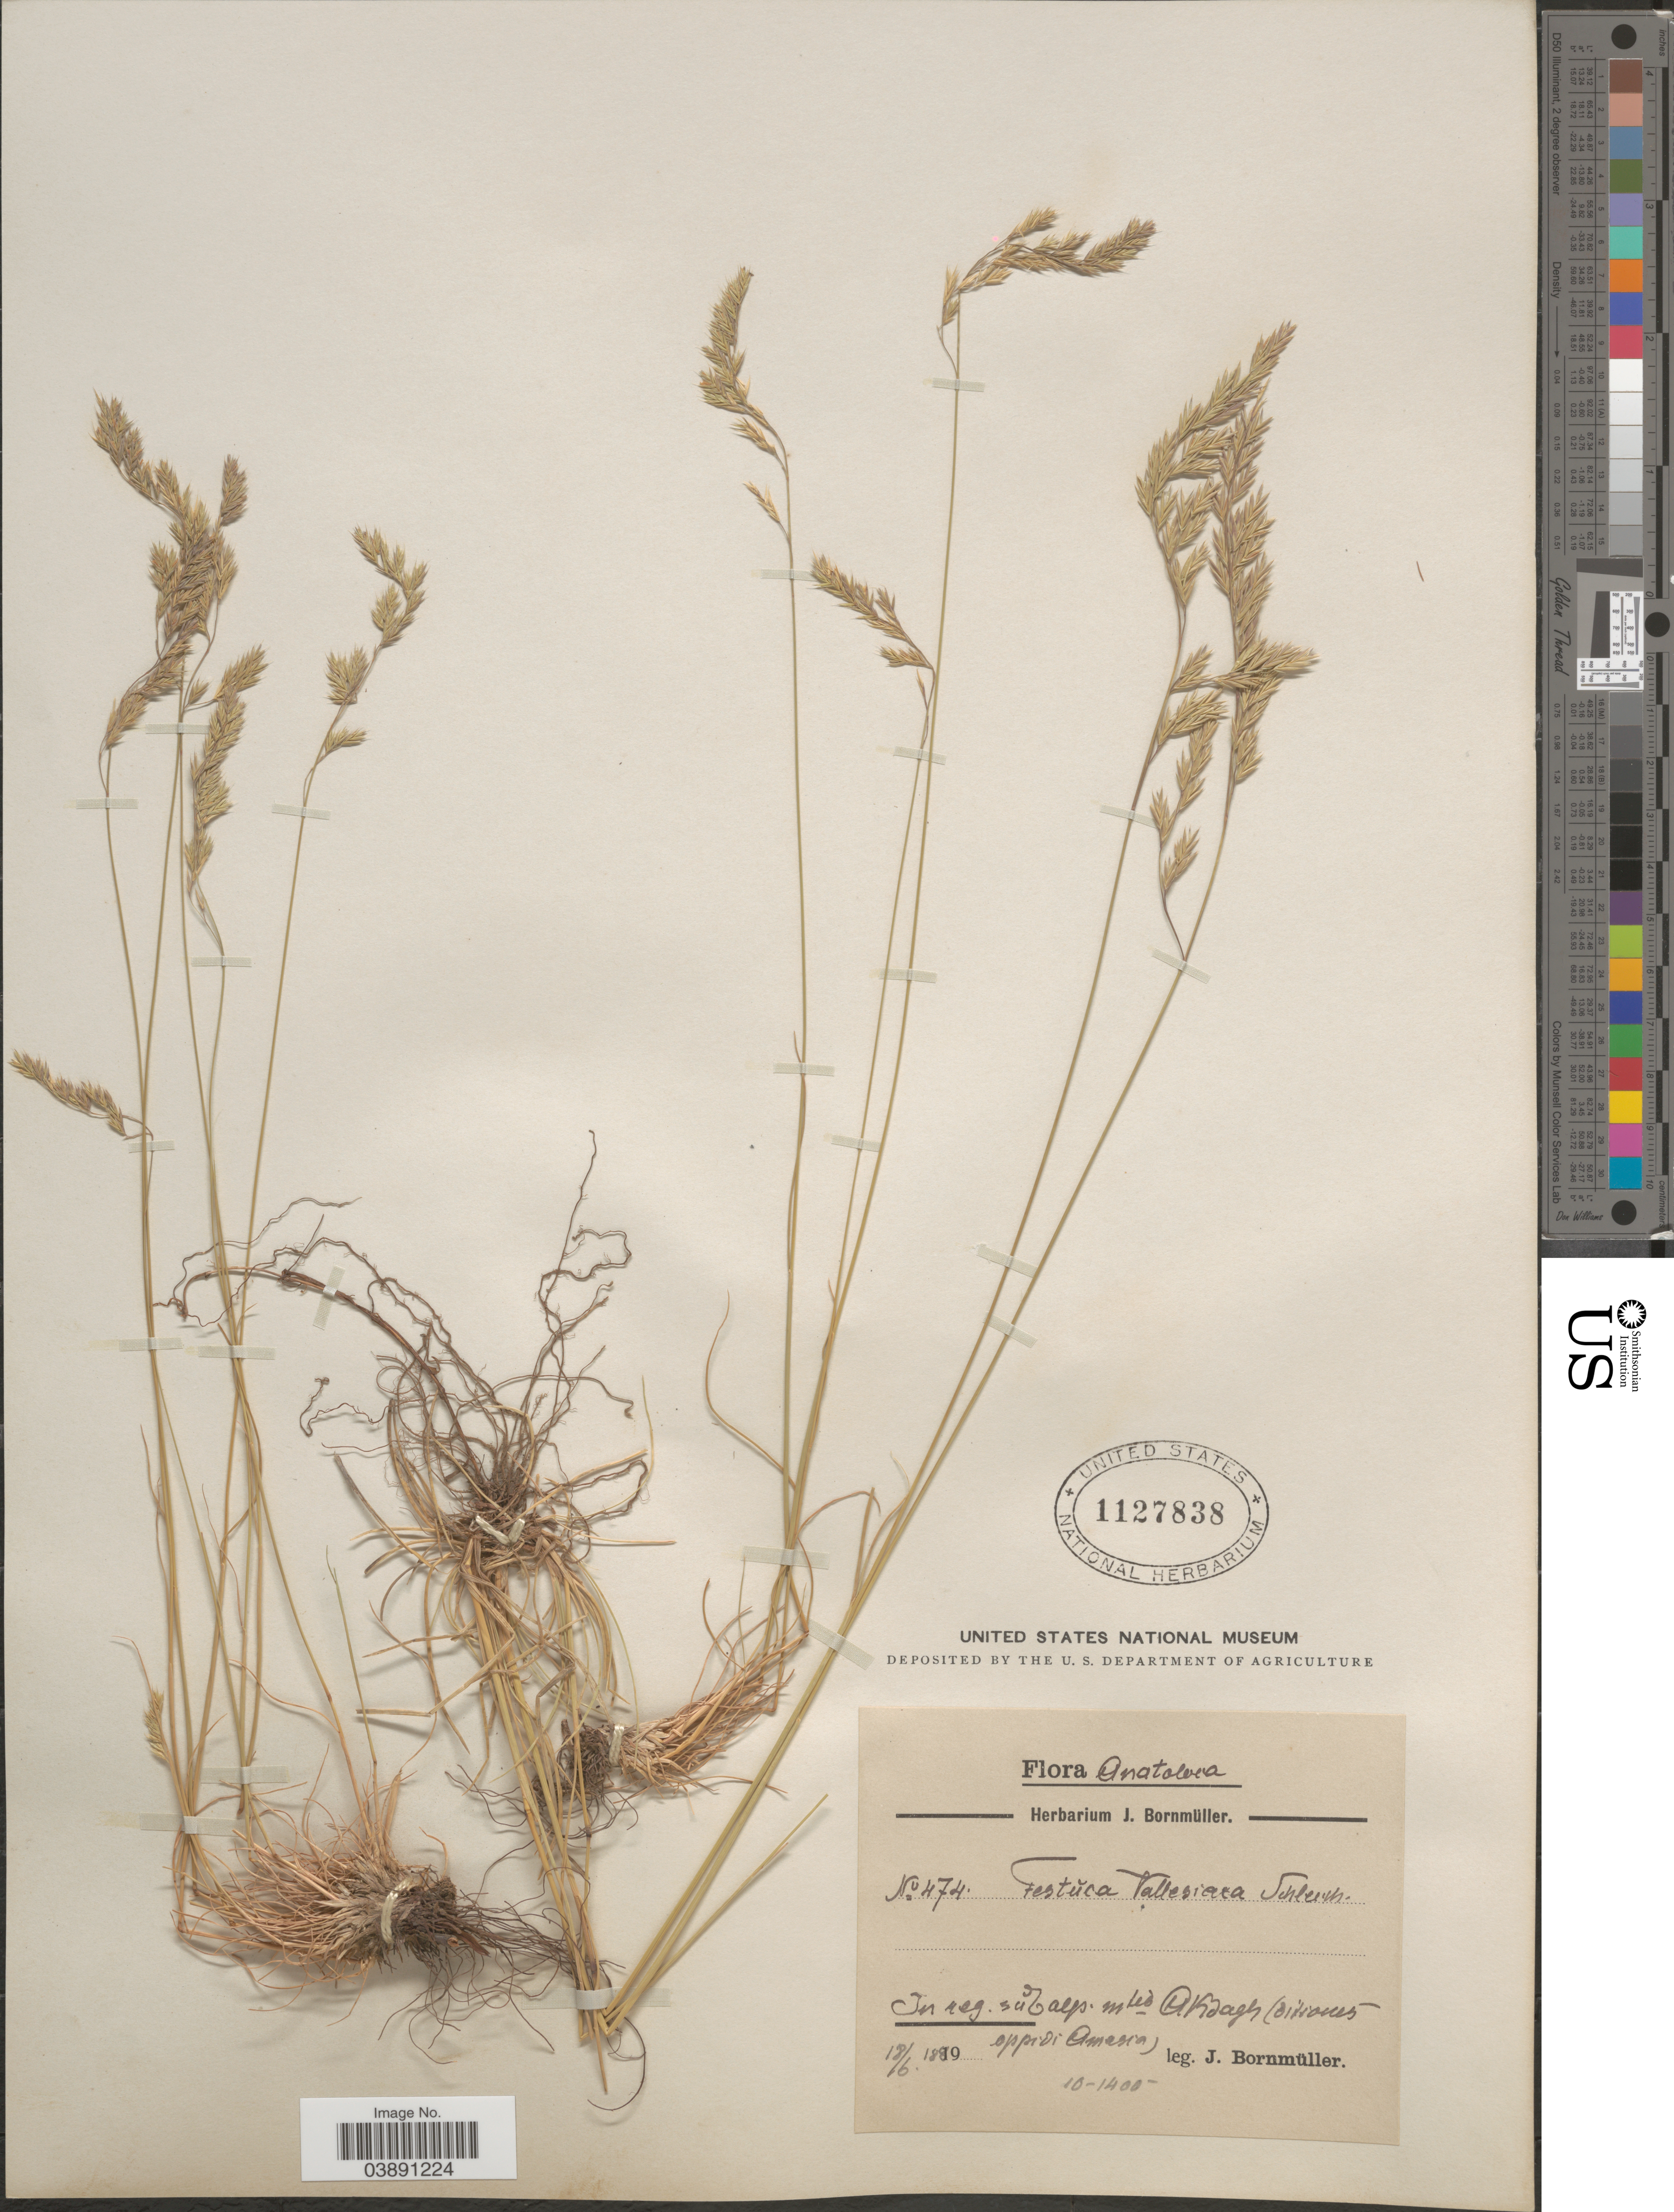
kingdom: Plantae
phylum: Tracheophyta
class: Liliopsida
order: Poales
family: Poaceae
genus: Festuca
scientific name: Festuca valesiaca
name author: Schleich. ex Gaudin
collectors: J. Bornmüller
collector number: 474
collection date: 1889-06-18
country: Turkey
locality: Anatolica. In reg. subalp. mtes Akdagh (ditiones oppidi Amasia).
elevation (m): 305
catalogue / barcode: US 1127838